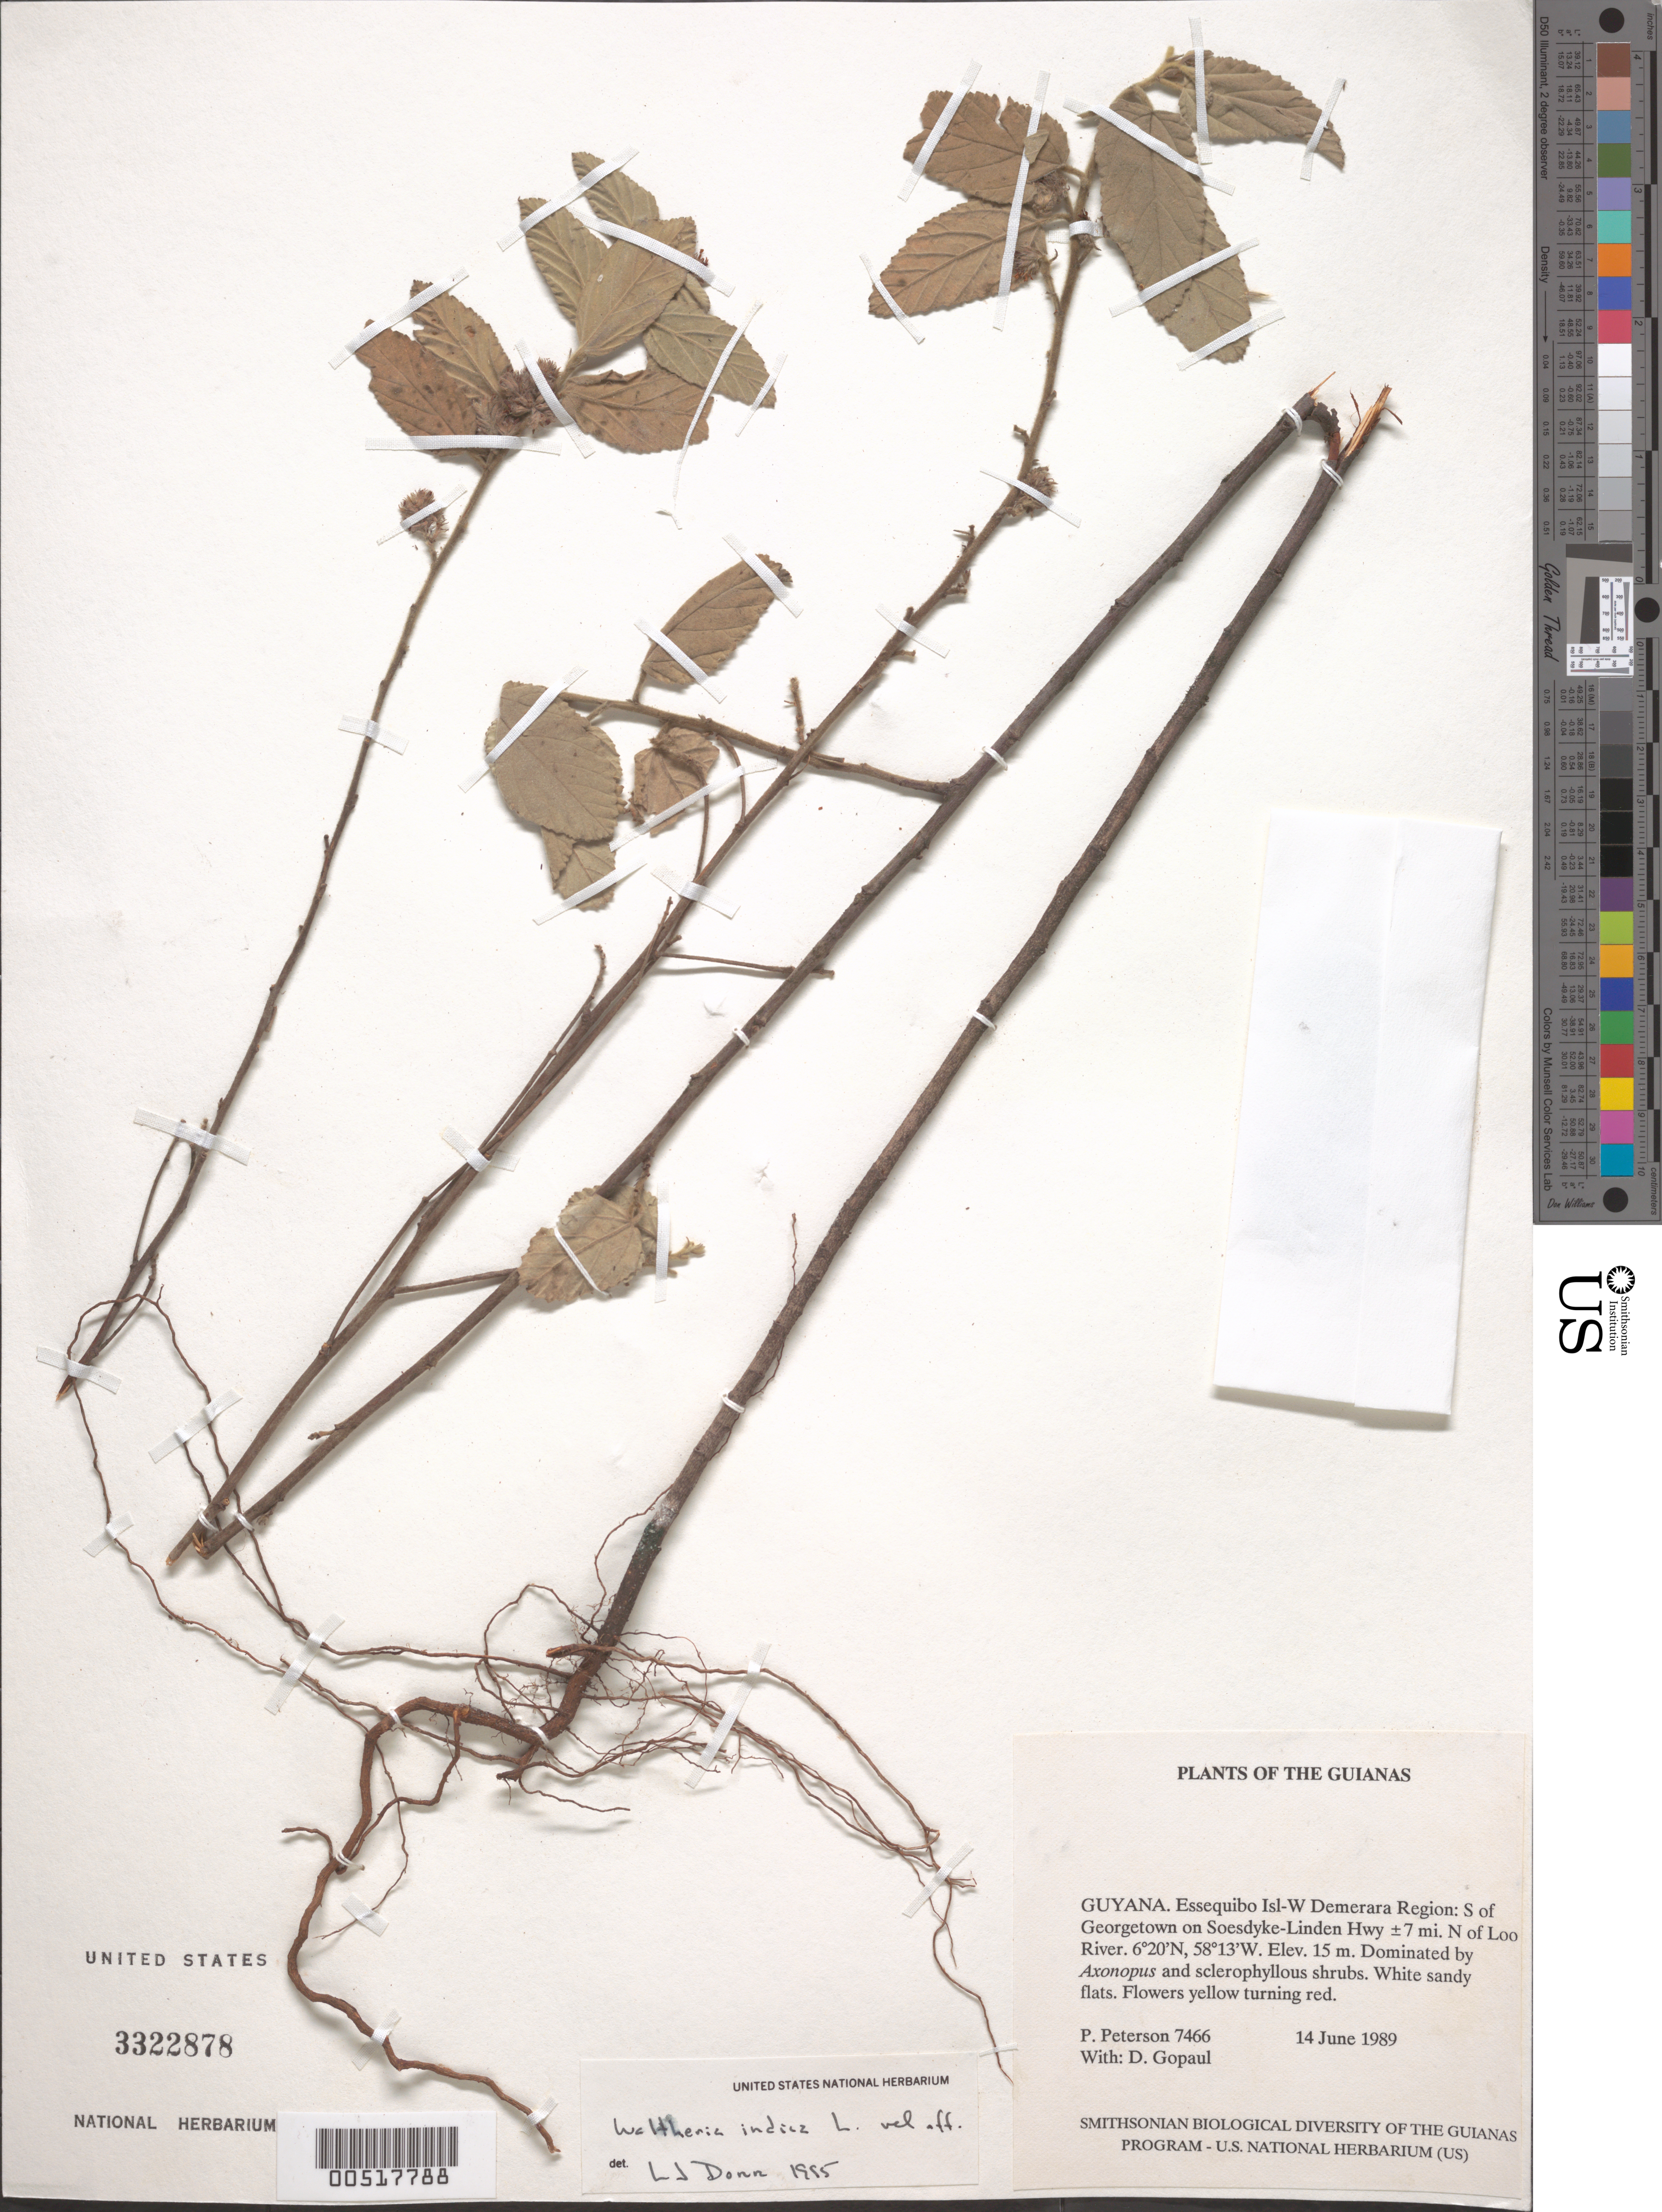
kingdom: Plantae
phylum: Tracheophyta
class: Magnoliopsida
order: Malvales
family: Malvaceae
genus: Waltheria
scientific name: Waltheria indica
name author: L.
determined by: Dorr, L. J., (BOT), Smithsonian Institution - National Museum of Natural History (UNITED STATES)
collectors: P. M. Peterson & D. Gopaul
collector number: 7466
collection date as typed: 14 June 1989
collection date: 1989-06-14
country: Guyana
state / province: Essequibo Isl-W. Demerara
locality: S of Georgetown on Soesdyke-Linden Hwy ±7 mi. N of Loo River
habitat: Dominated by Axonopus and sclerophyllous shrubs. White sandy flats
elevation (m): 15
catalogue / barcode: US 3322878